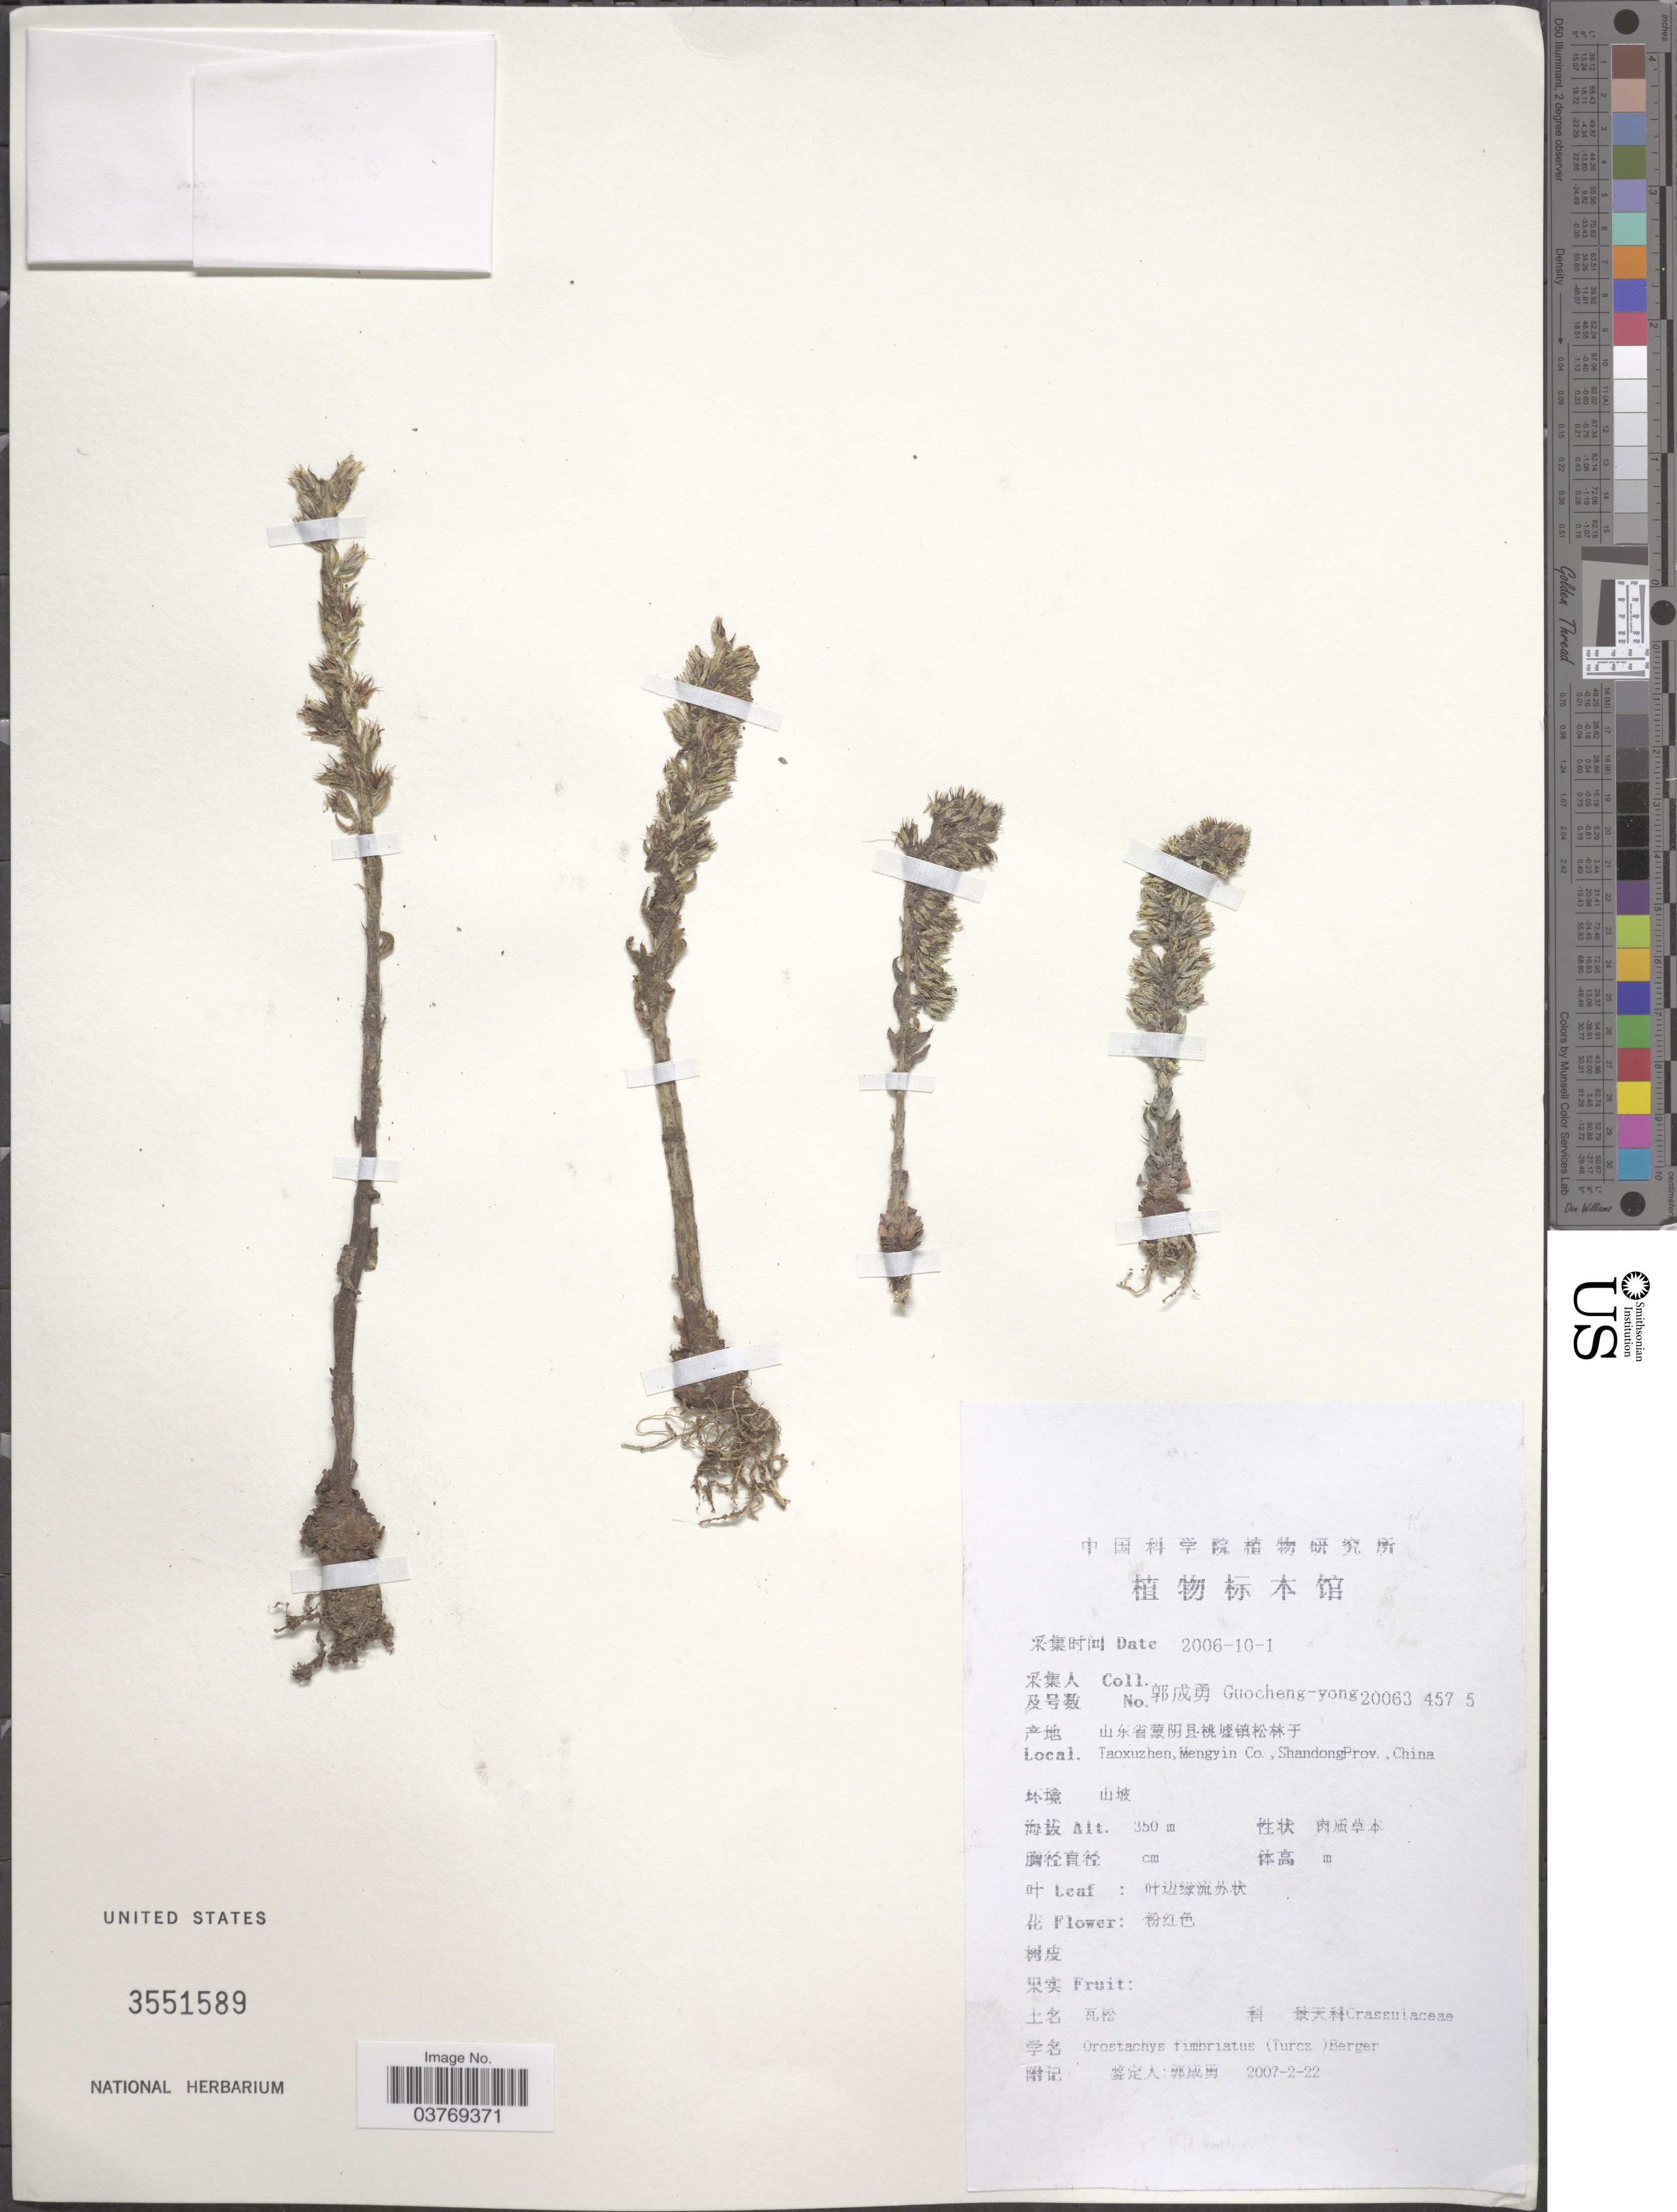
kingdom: Plantae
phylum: Tracheophyta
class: Magnoliopsida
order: Saxifragales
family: Crassulaceae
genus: Orostachys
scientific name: Orostachys fimbriata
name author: (Turcz.) A. Berger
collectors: Guo cheng-yong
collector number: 20063 457 5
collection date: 2006-10-01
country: China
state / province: Shandong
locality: Taoxuzhen, Mengyin Co.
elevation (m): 350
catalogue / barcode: US 3551589